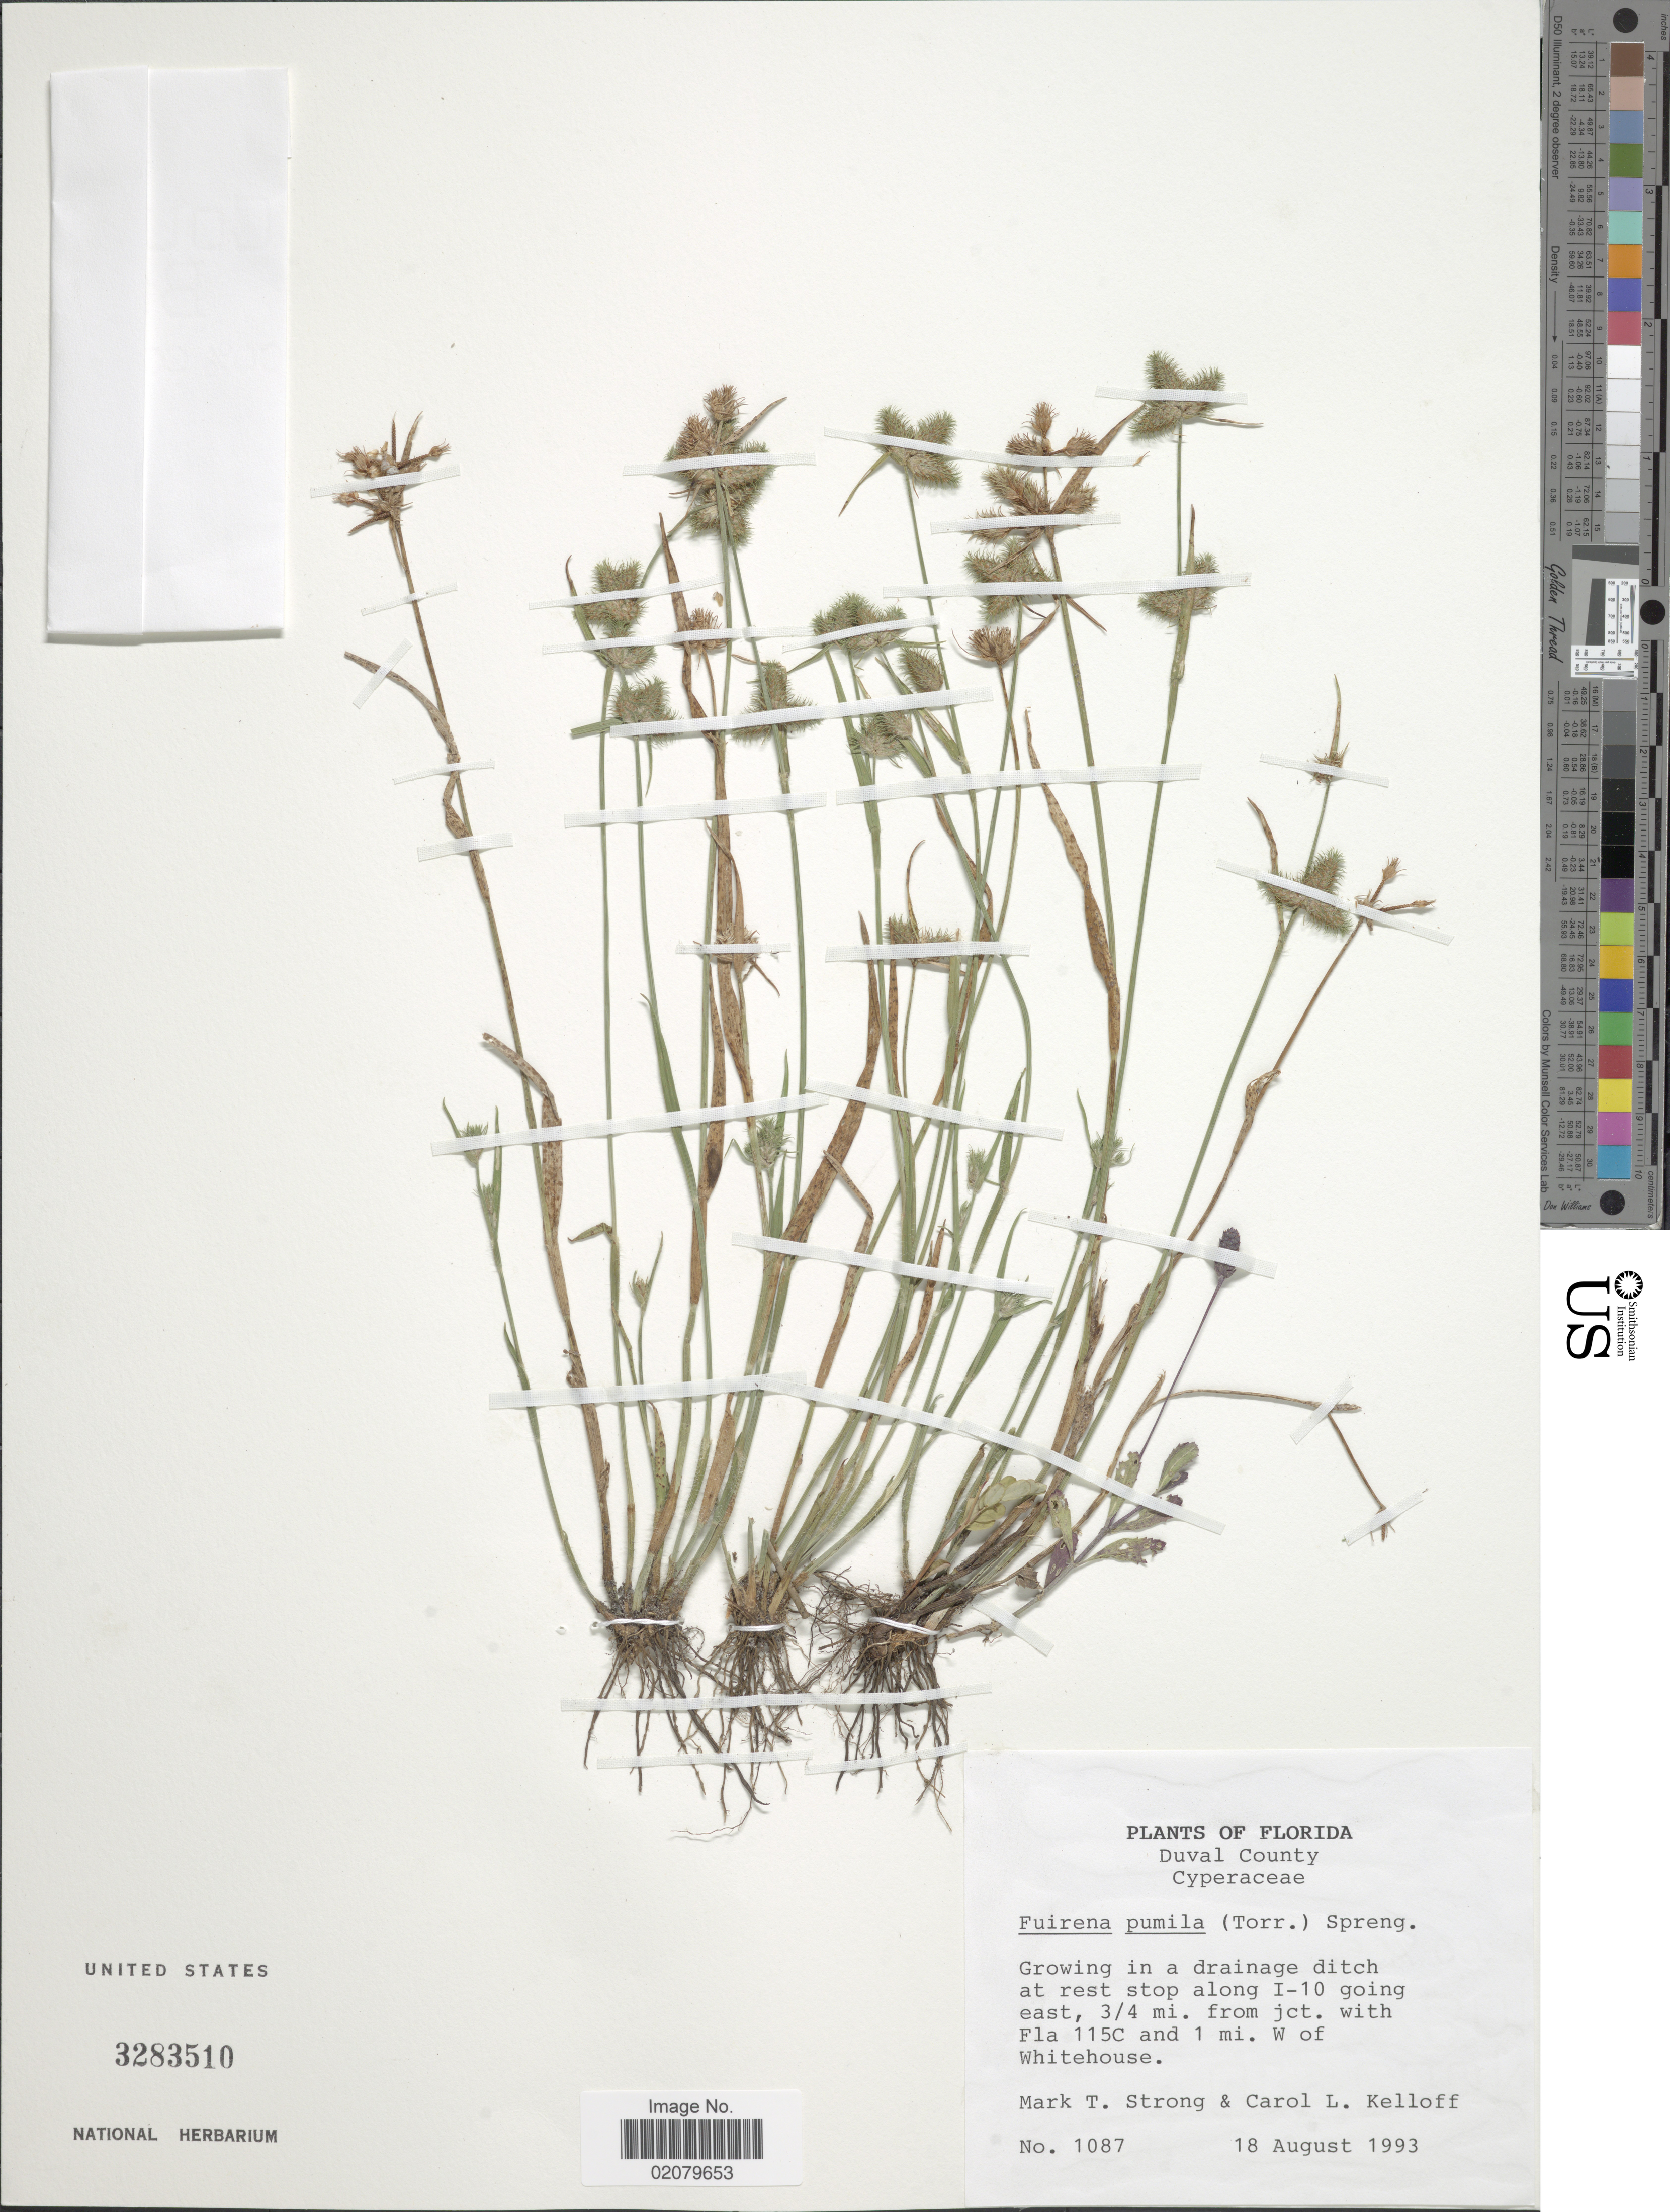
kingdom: Plantae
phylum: Tracheophyta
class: Liliopsida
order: Poales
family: Cyperaceae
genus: Fuirena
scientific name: Fuirena pumila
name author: (Torr.) Spreng.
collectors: M. T. Strong & C. L. Kelloff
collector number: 1087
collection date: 1993-08-18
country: United States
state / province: Florida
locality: Duval County, along I-10 going east, 3/4 mi. from jct. with Fla 115C and 1 mi. W of Whitehouse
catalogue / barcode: US 3283510